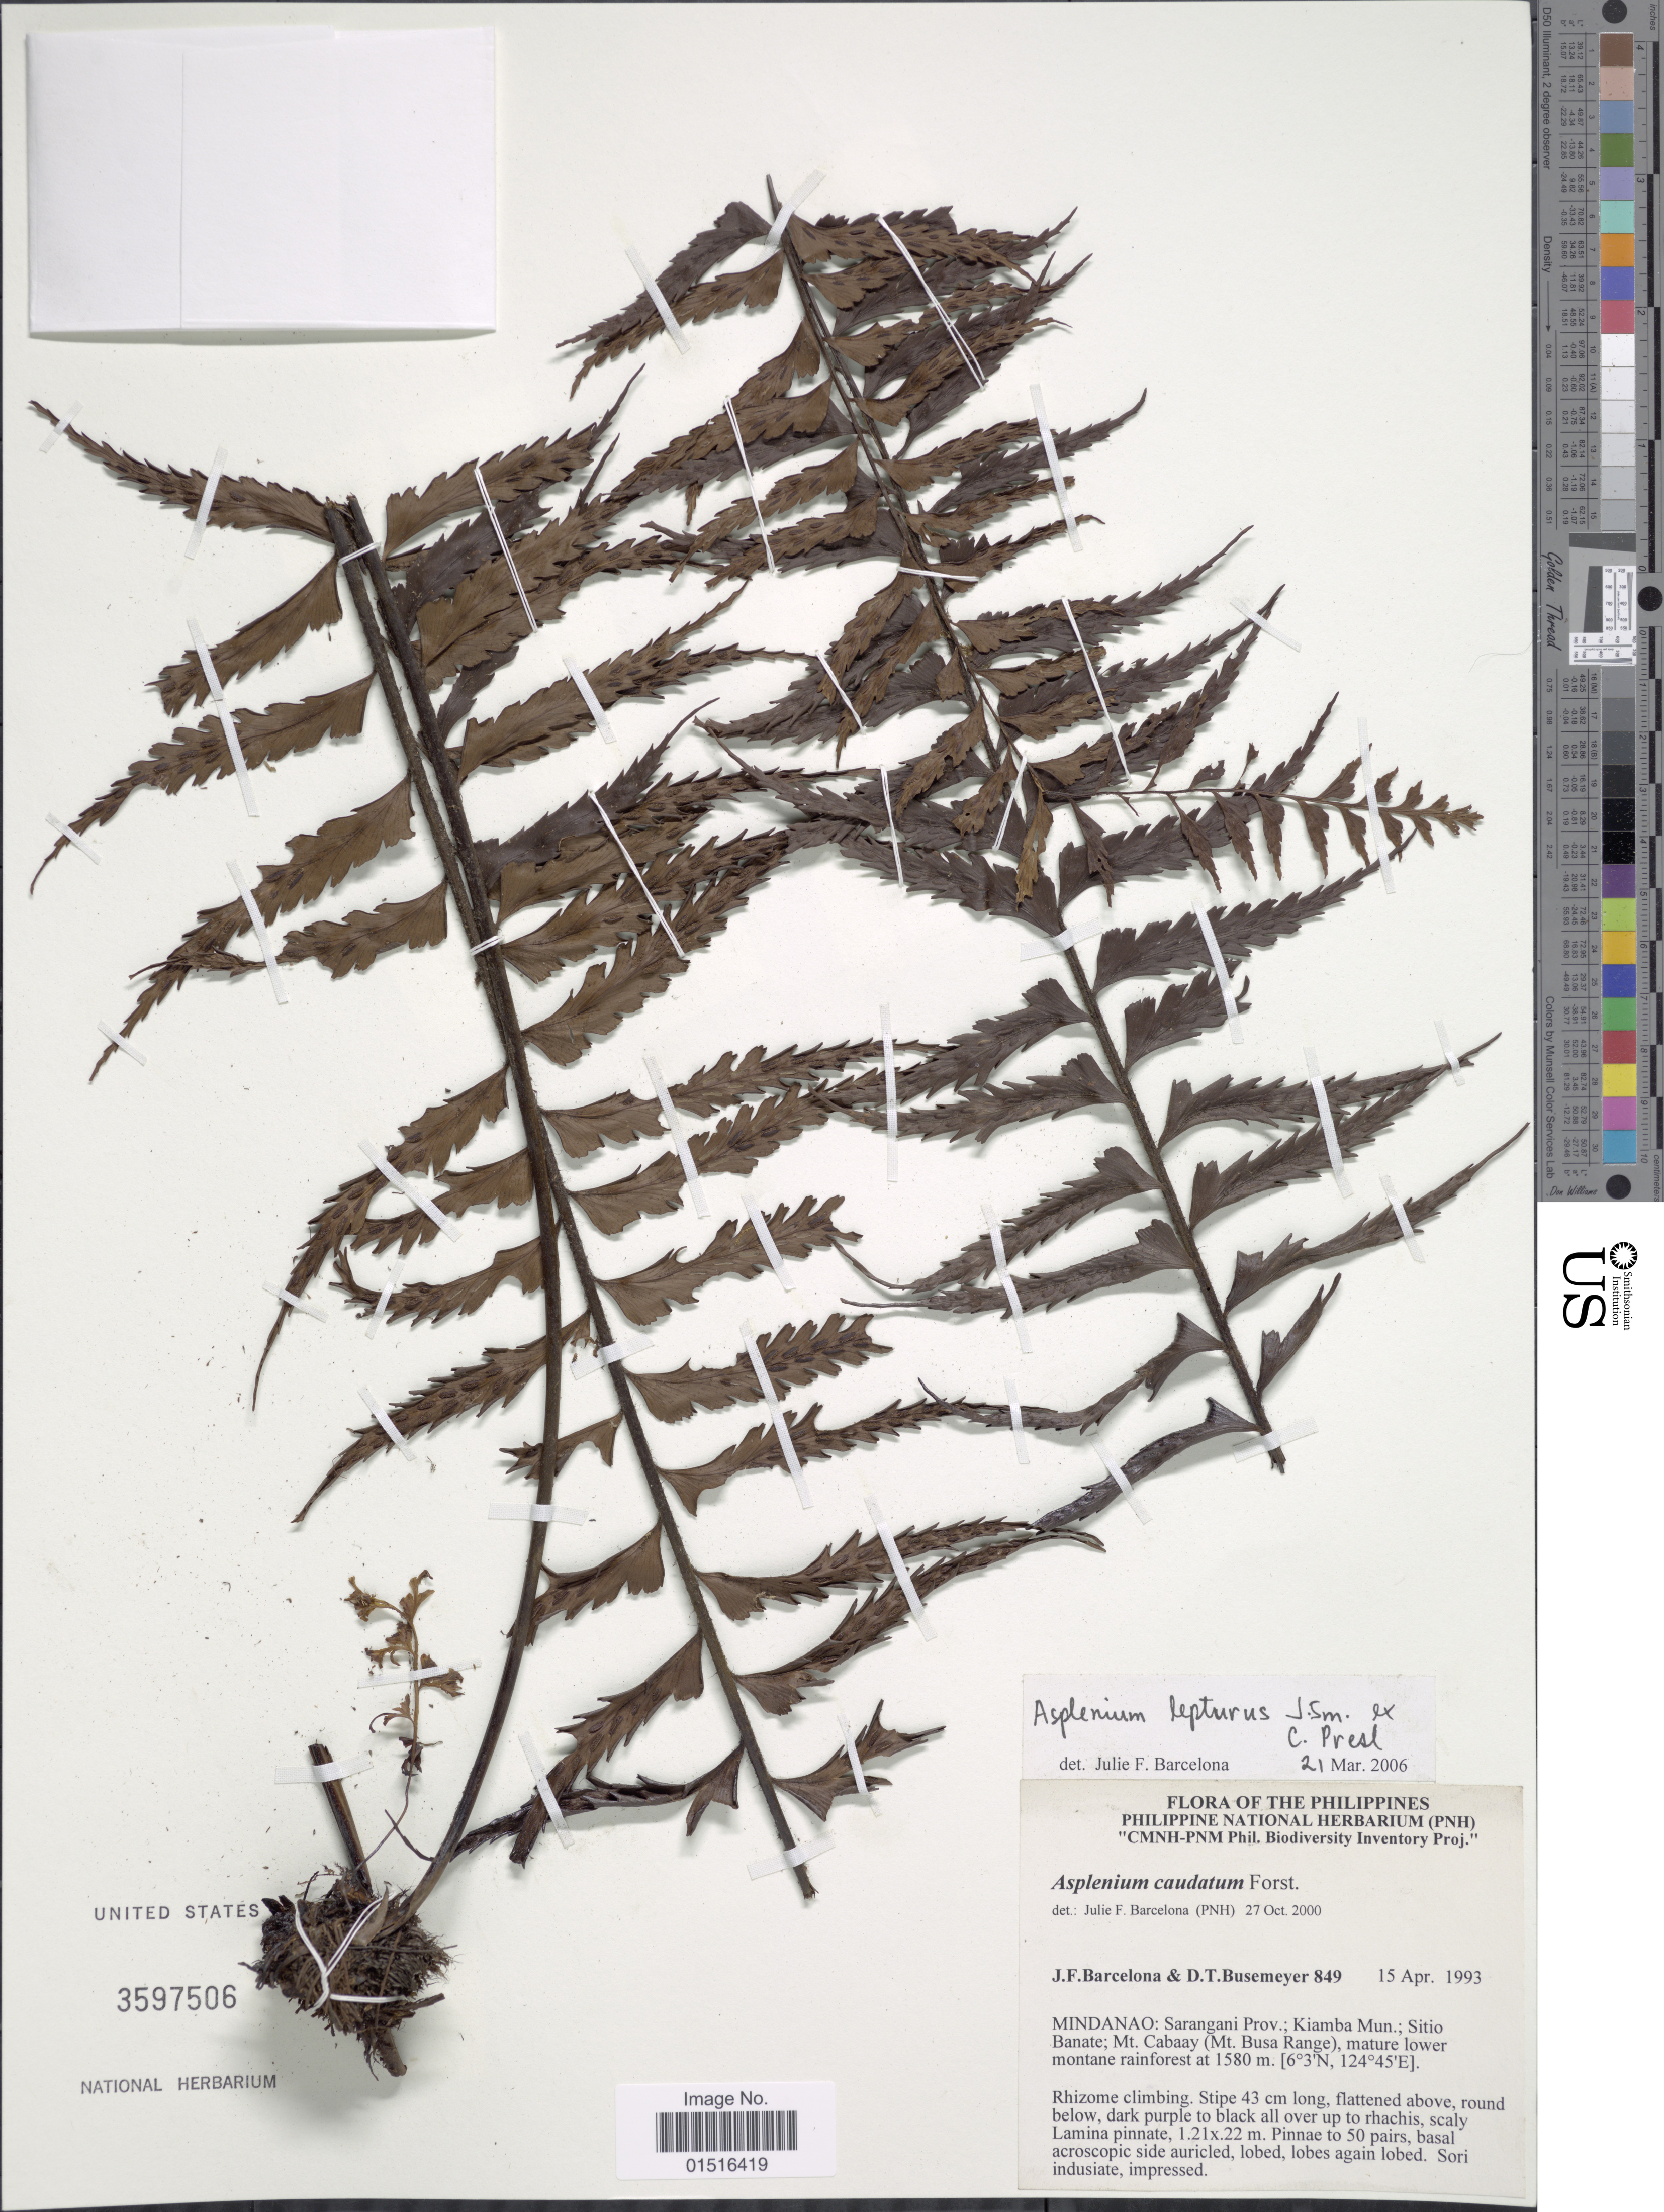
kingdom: Plantae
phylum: Tracheophyta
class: Polypodiopsida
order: Polypodiales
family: Aspleniaceae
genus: Asplenium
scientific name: Asplenium lepturus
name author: J. Sm. ex C. Presl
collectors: J. F. Barcelona & D. Busemeyer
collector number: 849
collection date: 1993-04-15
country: Philippines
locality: Mindanao: Sarangani Prov.; Kiamba Mun.; Sitio Banate; Mt. Cabaay (Mt. Busa range)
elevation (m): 1580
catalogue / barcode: US 3597506